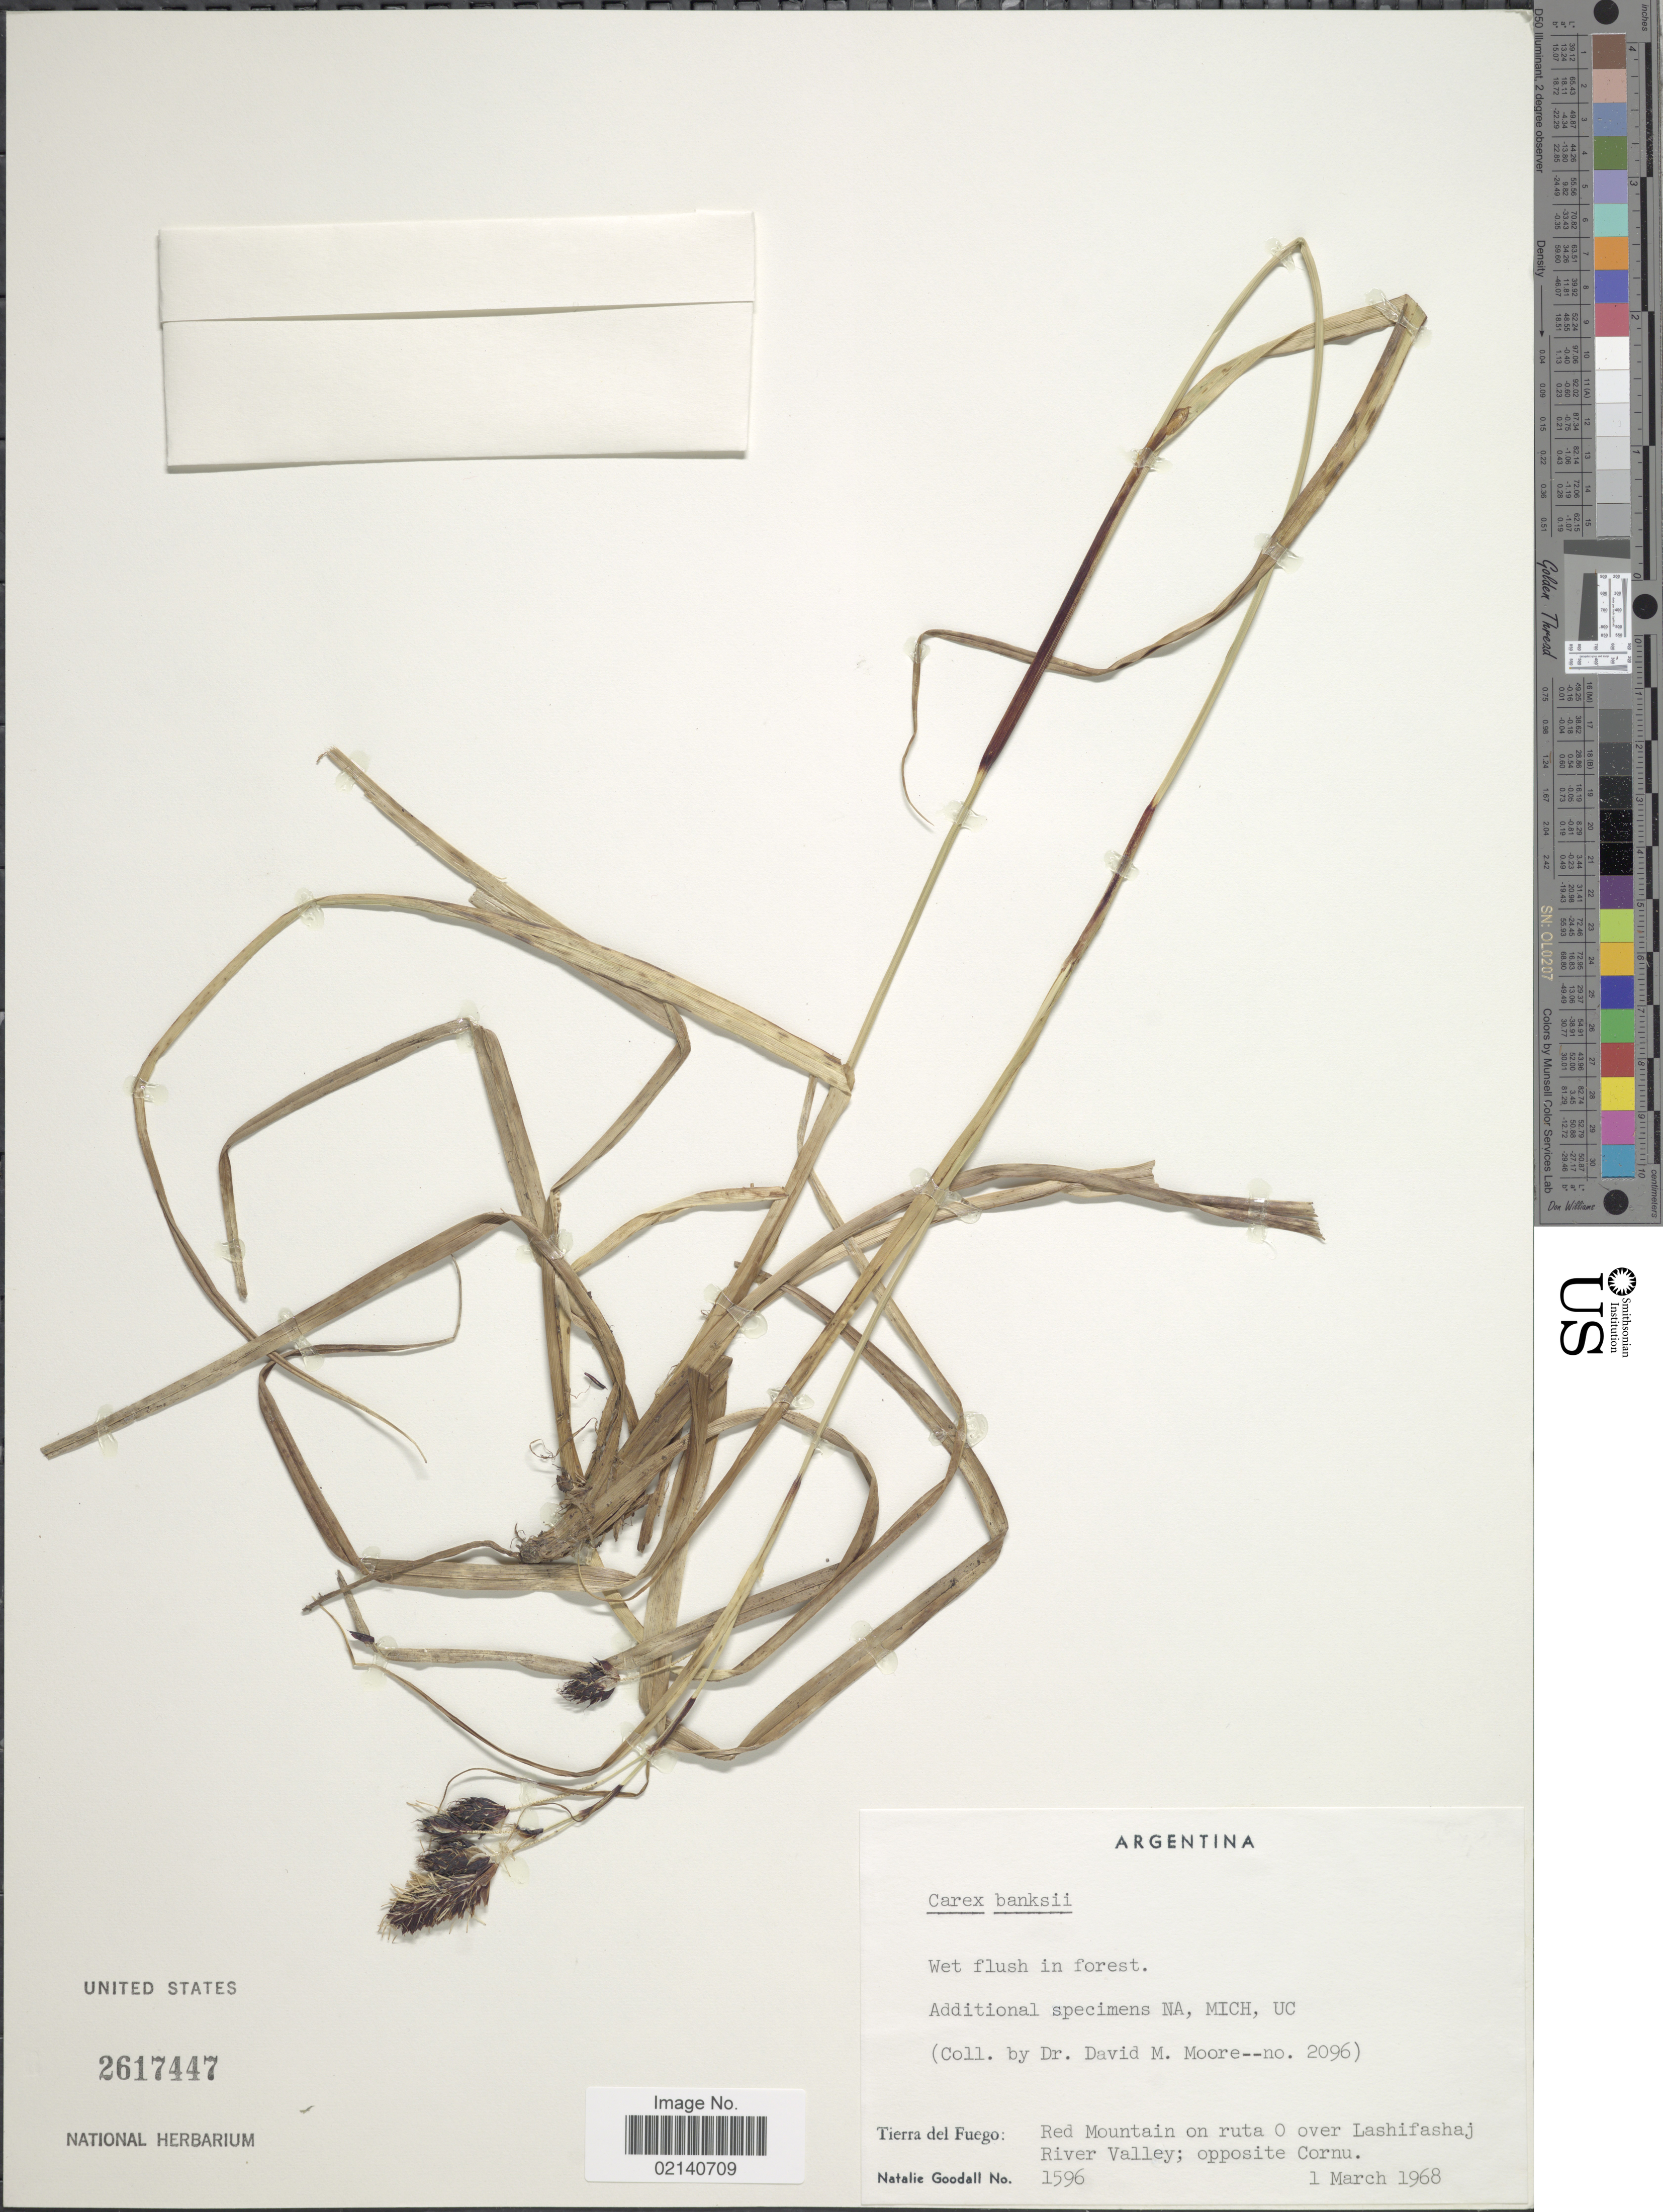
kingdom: Plantae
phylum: Tracheophyta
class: Liliopsida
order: Poales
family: Cyperaceae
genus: Carex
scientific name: Carex banksii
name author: Boott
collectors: D. Moore & N. Goodall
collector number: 2096/1596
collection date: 1968-03-01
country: Argentina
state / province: Tierra del Fuego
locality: Red Mountain on ruta O over Lashifashaj River Valley; opposite Cornu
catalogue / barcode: US 2617447